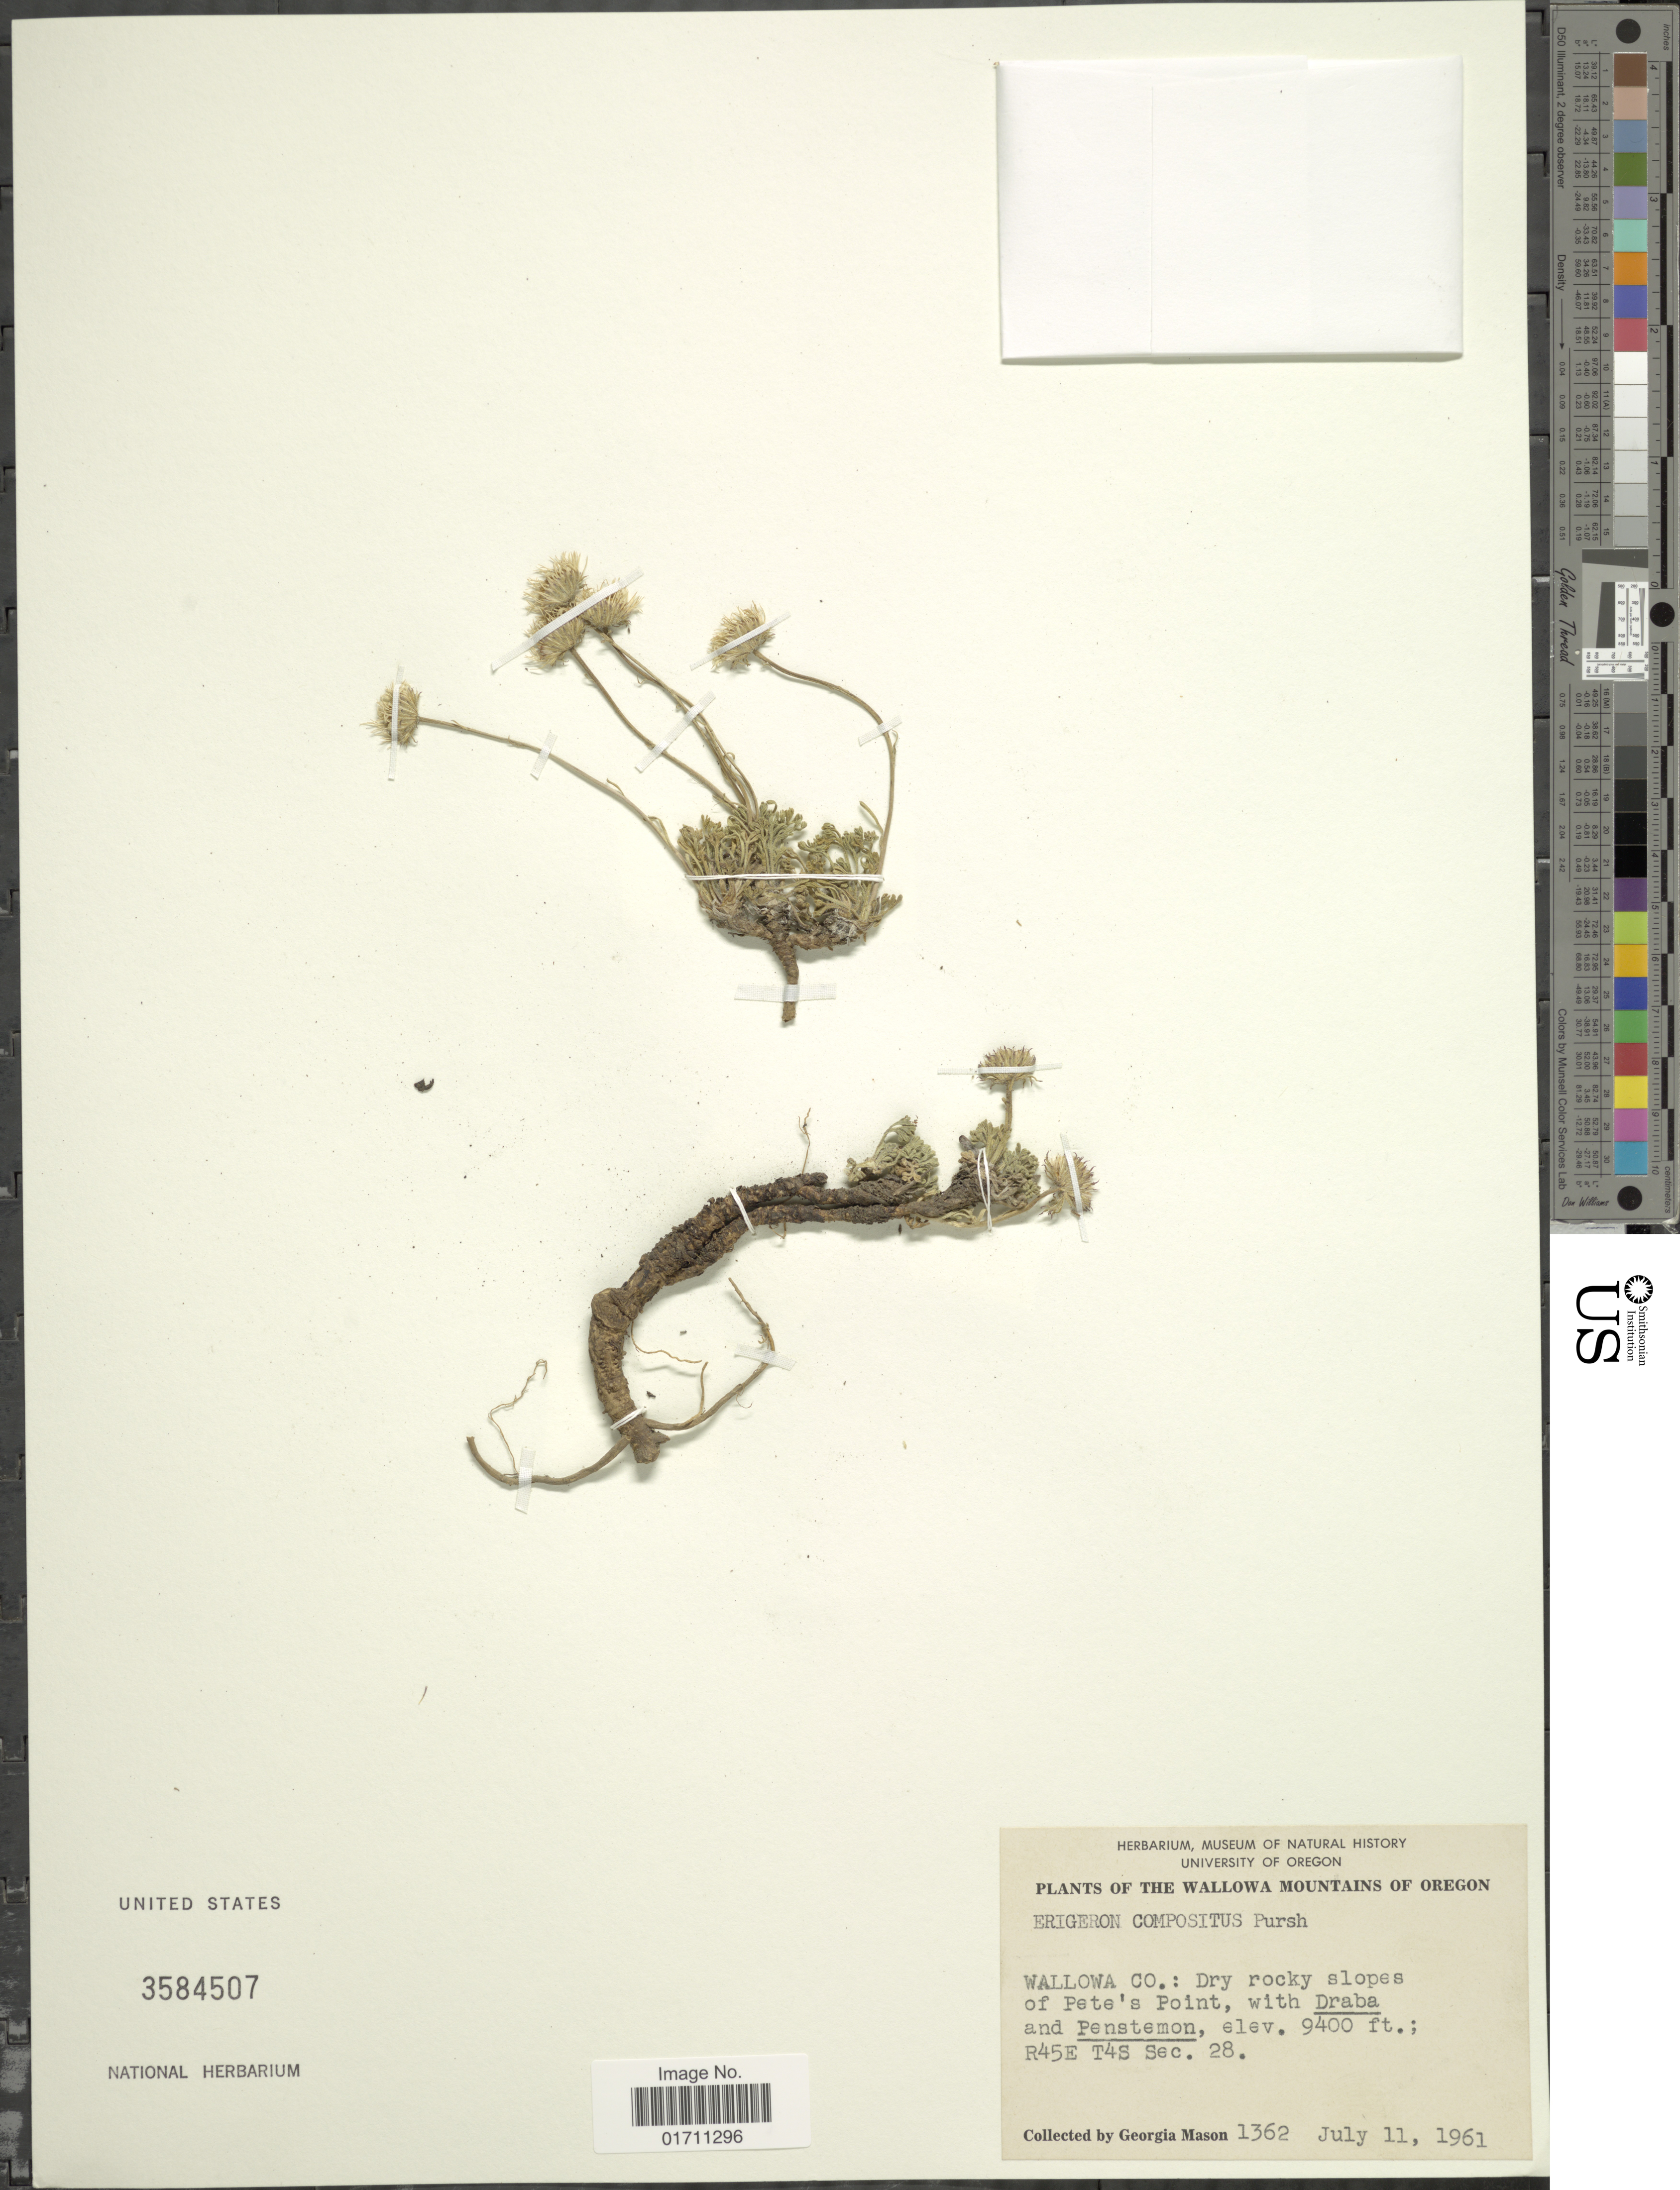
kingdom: Plantae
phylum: Tracheophyta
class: Magnoliopsida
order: Asterales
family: Asteraceae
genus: Erigeron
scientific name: Erigeron compositus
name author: Pursh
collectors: G. Mason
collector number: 1362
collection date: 1961-07-11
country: United States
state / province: Oregon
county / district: Wallowa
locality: The Wallowa Mountains of Oregon, Wallowa Co: Dry rocky slopes of Pete's Point, R45E T4S Sec. 28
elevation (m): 2865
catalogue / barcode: US 3584507